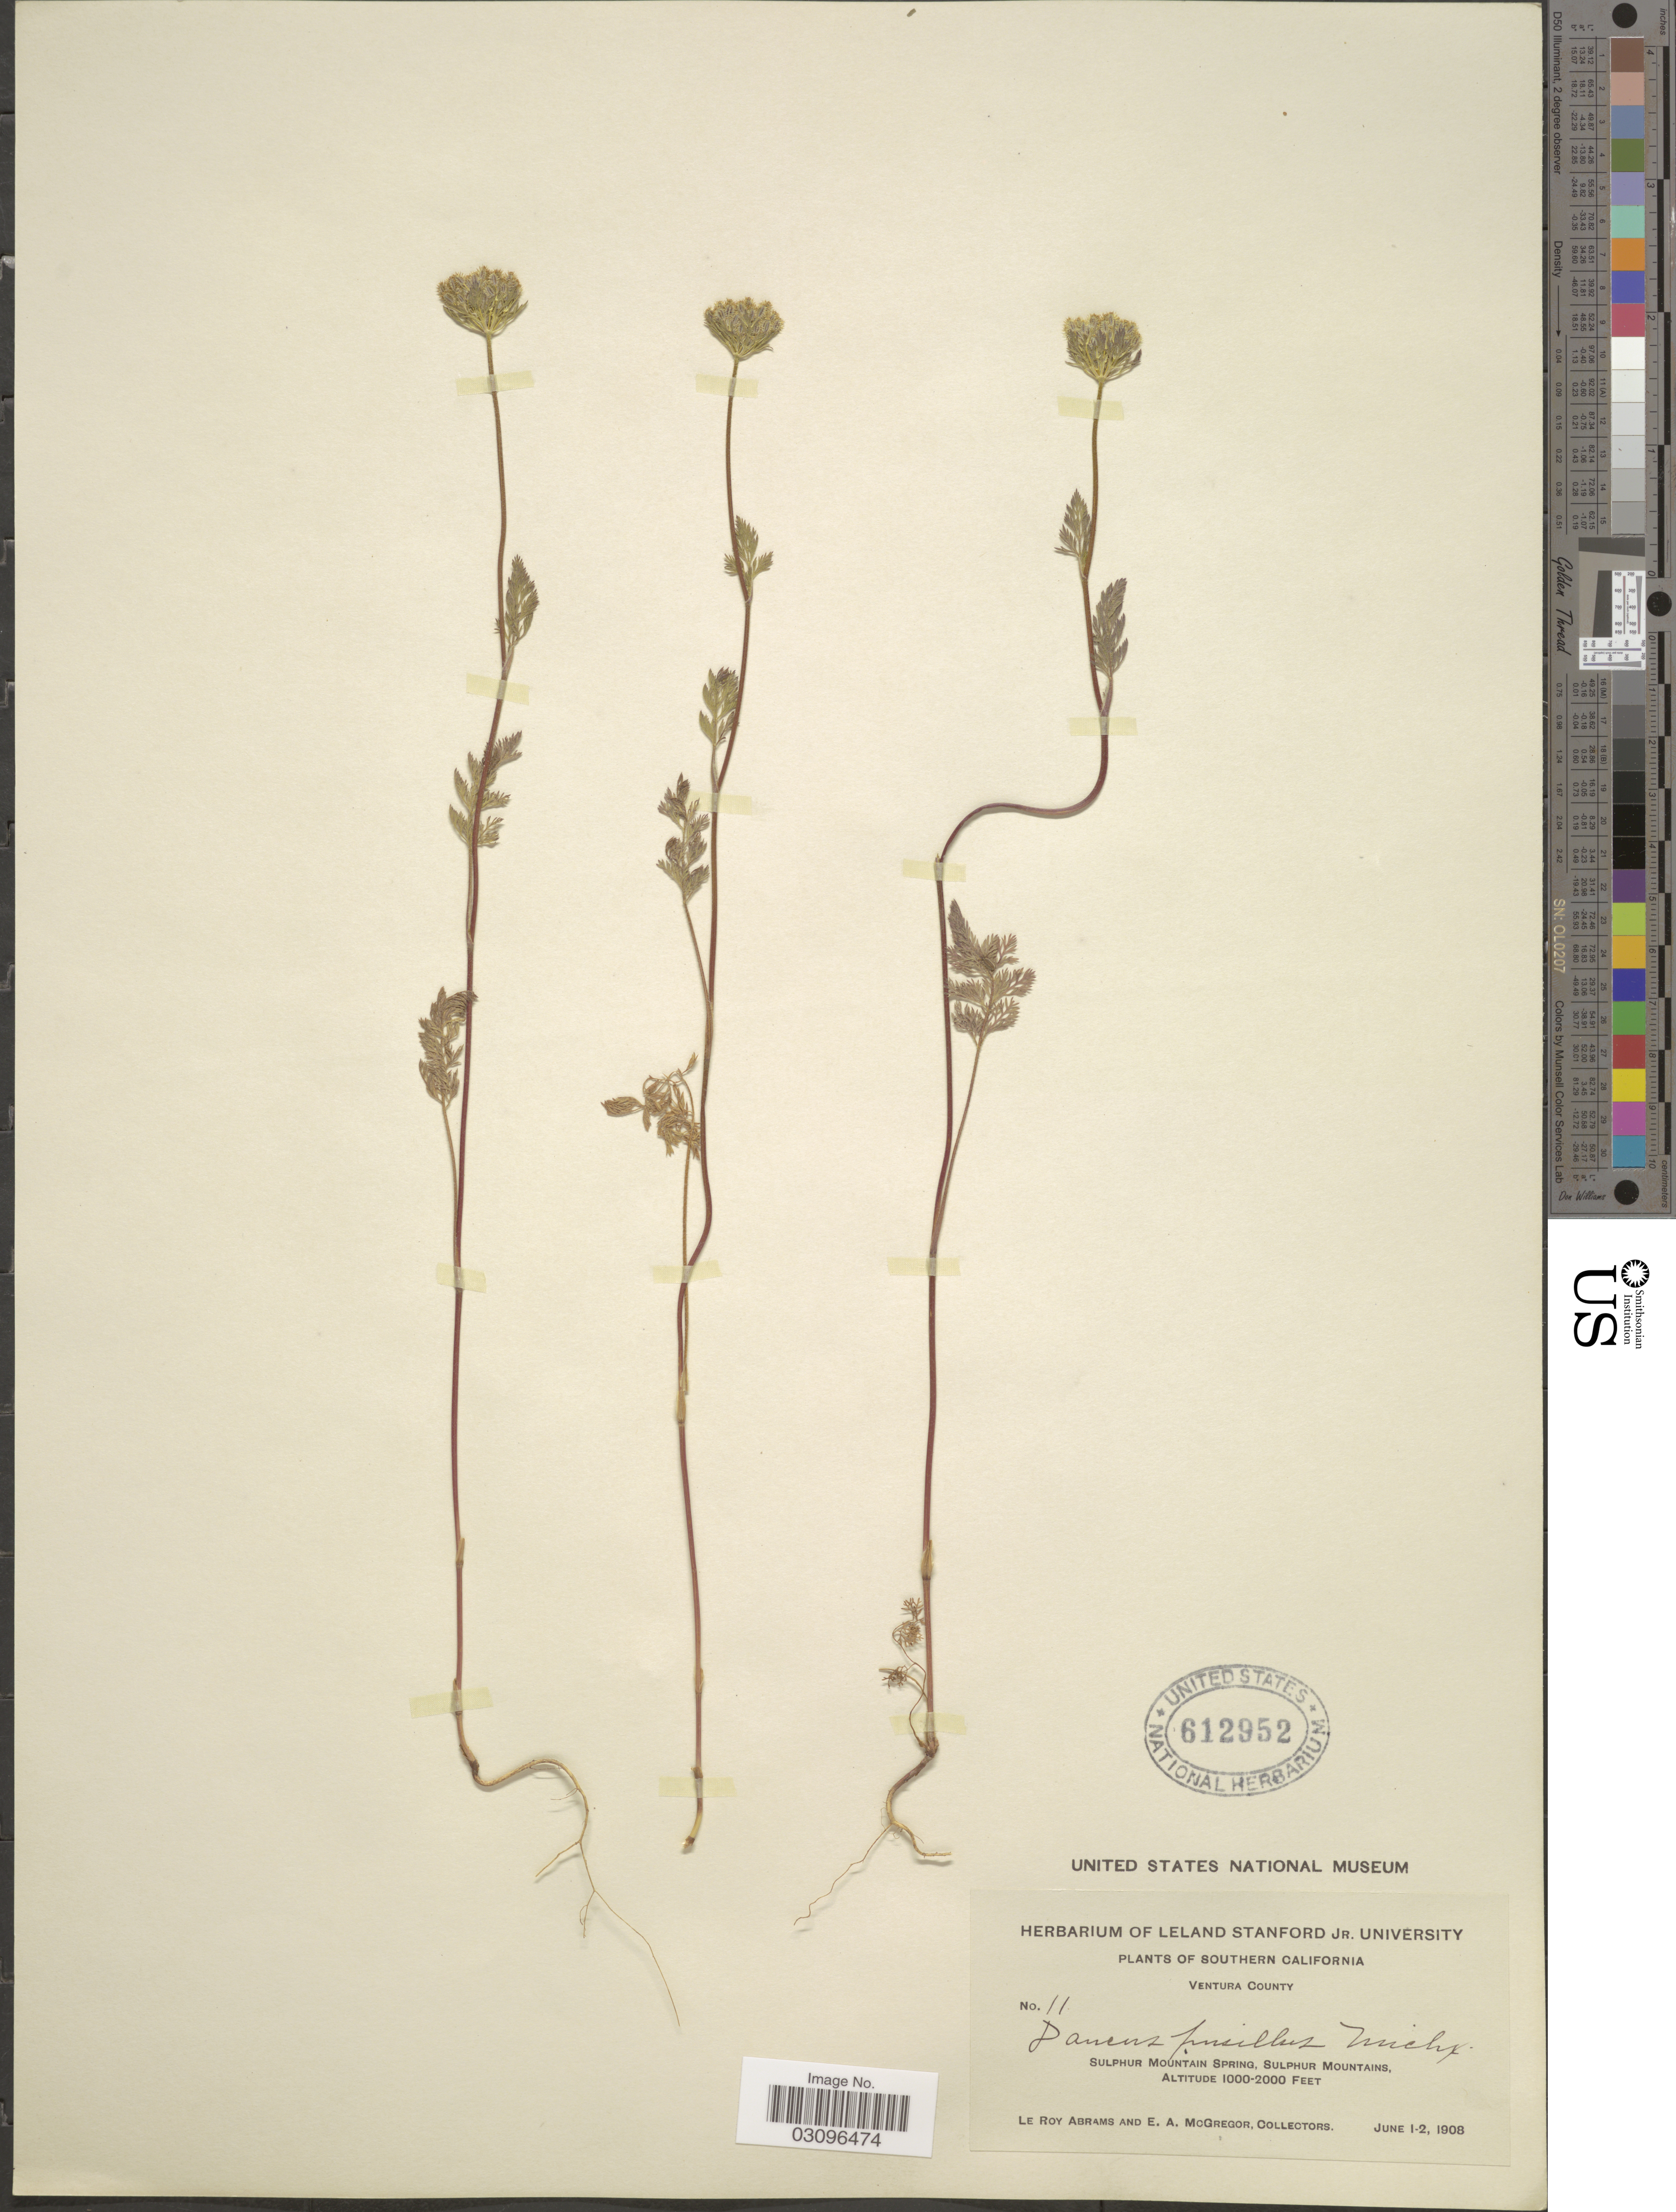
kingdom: Plantae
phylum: Tracheophyta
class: Magnoliopsida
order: Apiales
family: Apiaceae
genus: Daucus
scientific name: Daucus pusillus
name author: Michx.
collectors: L. Abrams & E. A. McGregor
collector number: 11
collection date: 1908-06-01/1908-06-02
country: United States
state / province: California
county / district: Ventura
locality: Southern California, Ventura County, Sulphur Mountain Spring, Sulphur Mountains.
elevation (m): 305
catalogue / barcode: US 612952